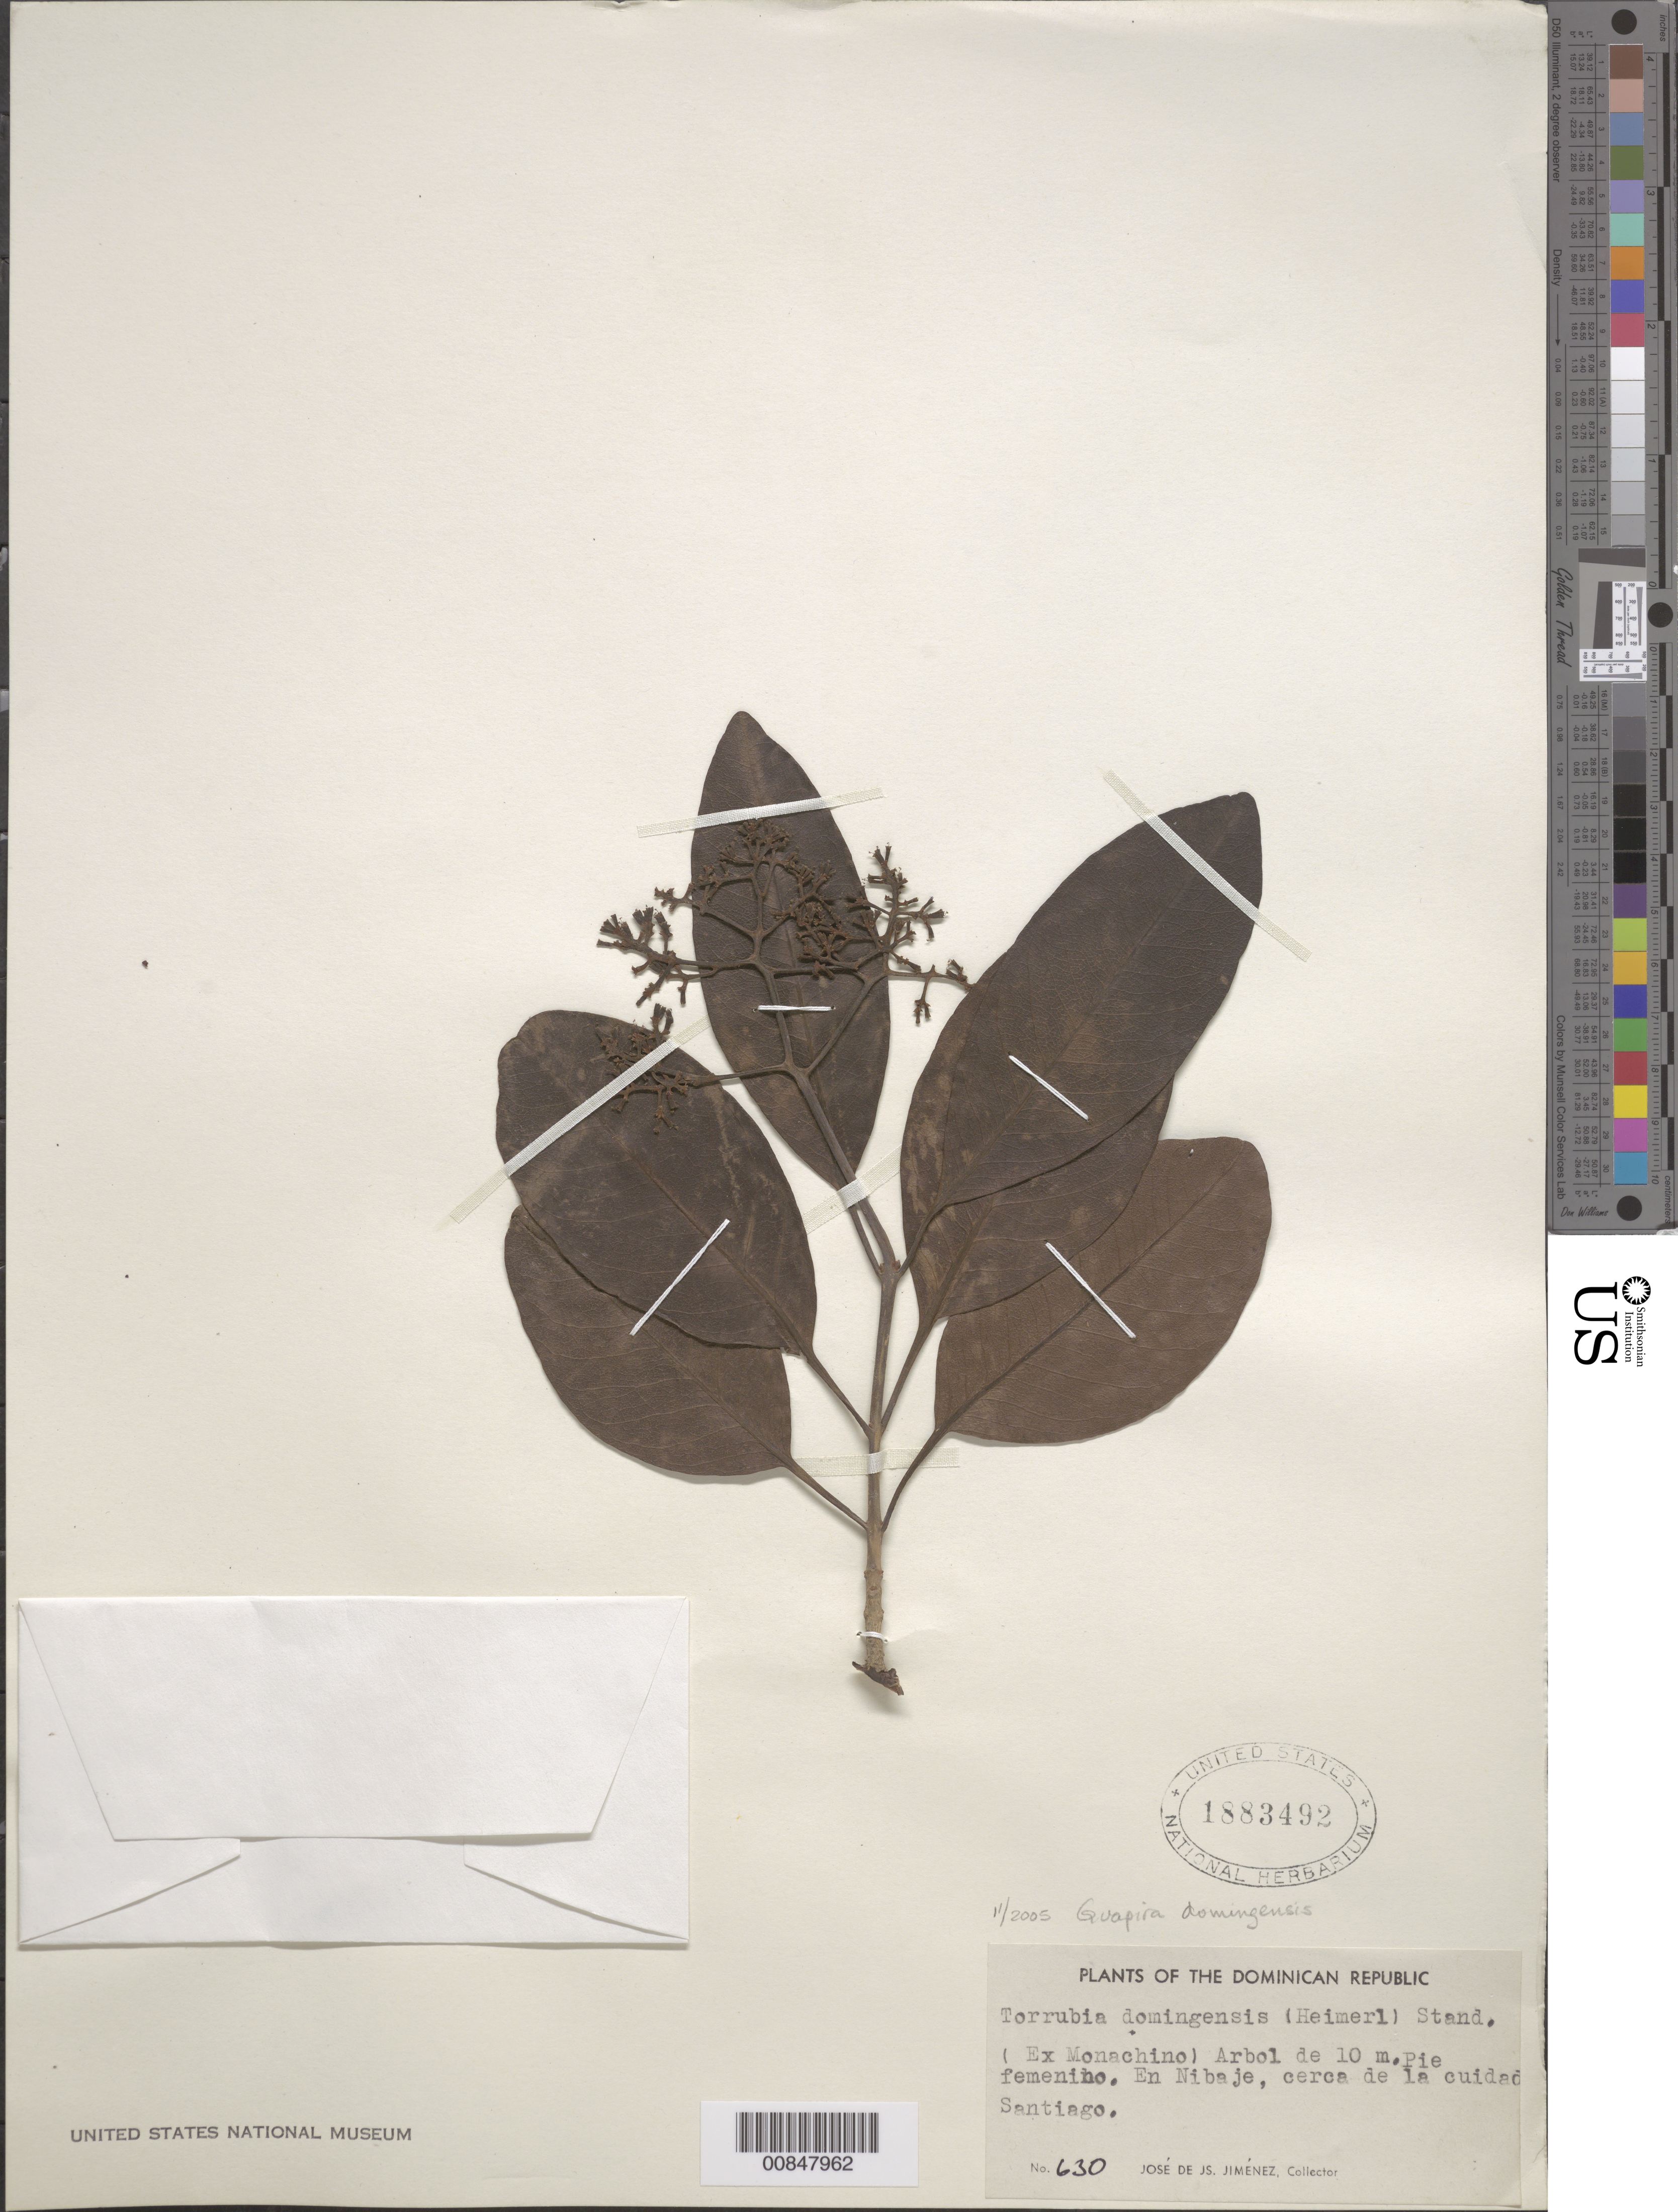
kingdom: Plantae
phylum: Tracheophyta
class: Magnoliopsida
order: Caryophyllales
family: Nyctaginaceae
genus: Guapira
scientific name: Guapira domingensis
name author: (Heimerl) Alain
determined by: Strong, Mark T., (BOT), Smithsonian Institution - National Museum of Natural History (UNITED STATES)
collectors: J. J. Jiménez Almonte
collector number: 630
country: Dominican Republic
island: Hispaniola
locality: Nibaje, cerca de la ciudad Santiago.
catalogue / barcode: US 1883492